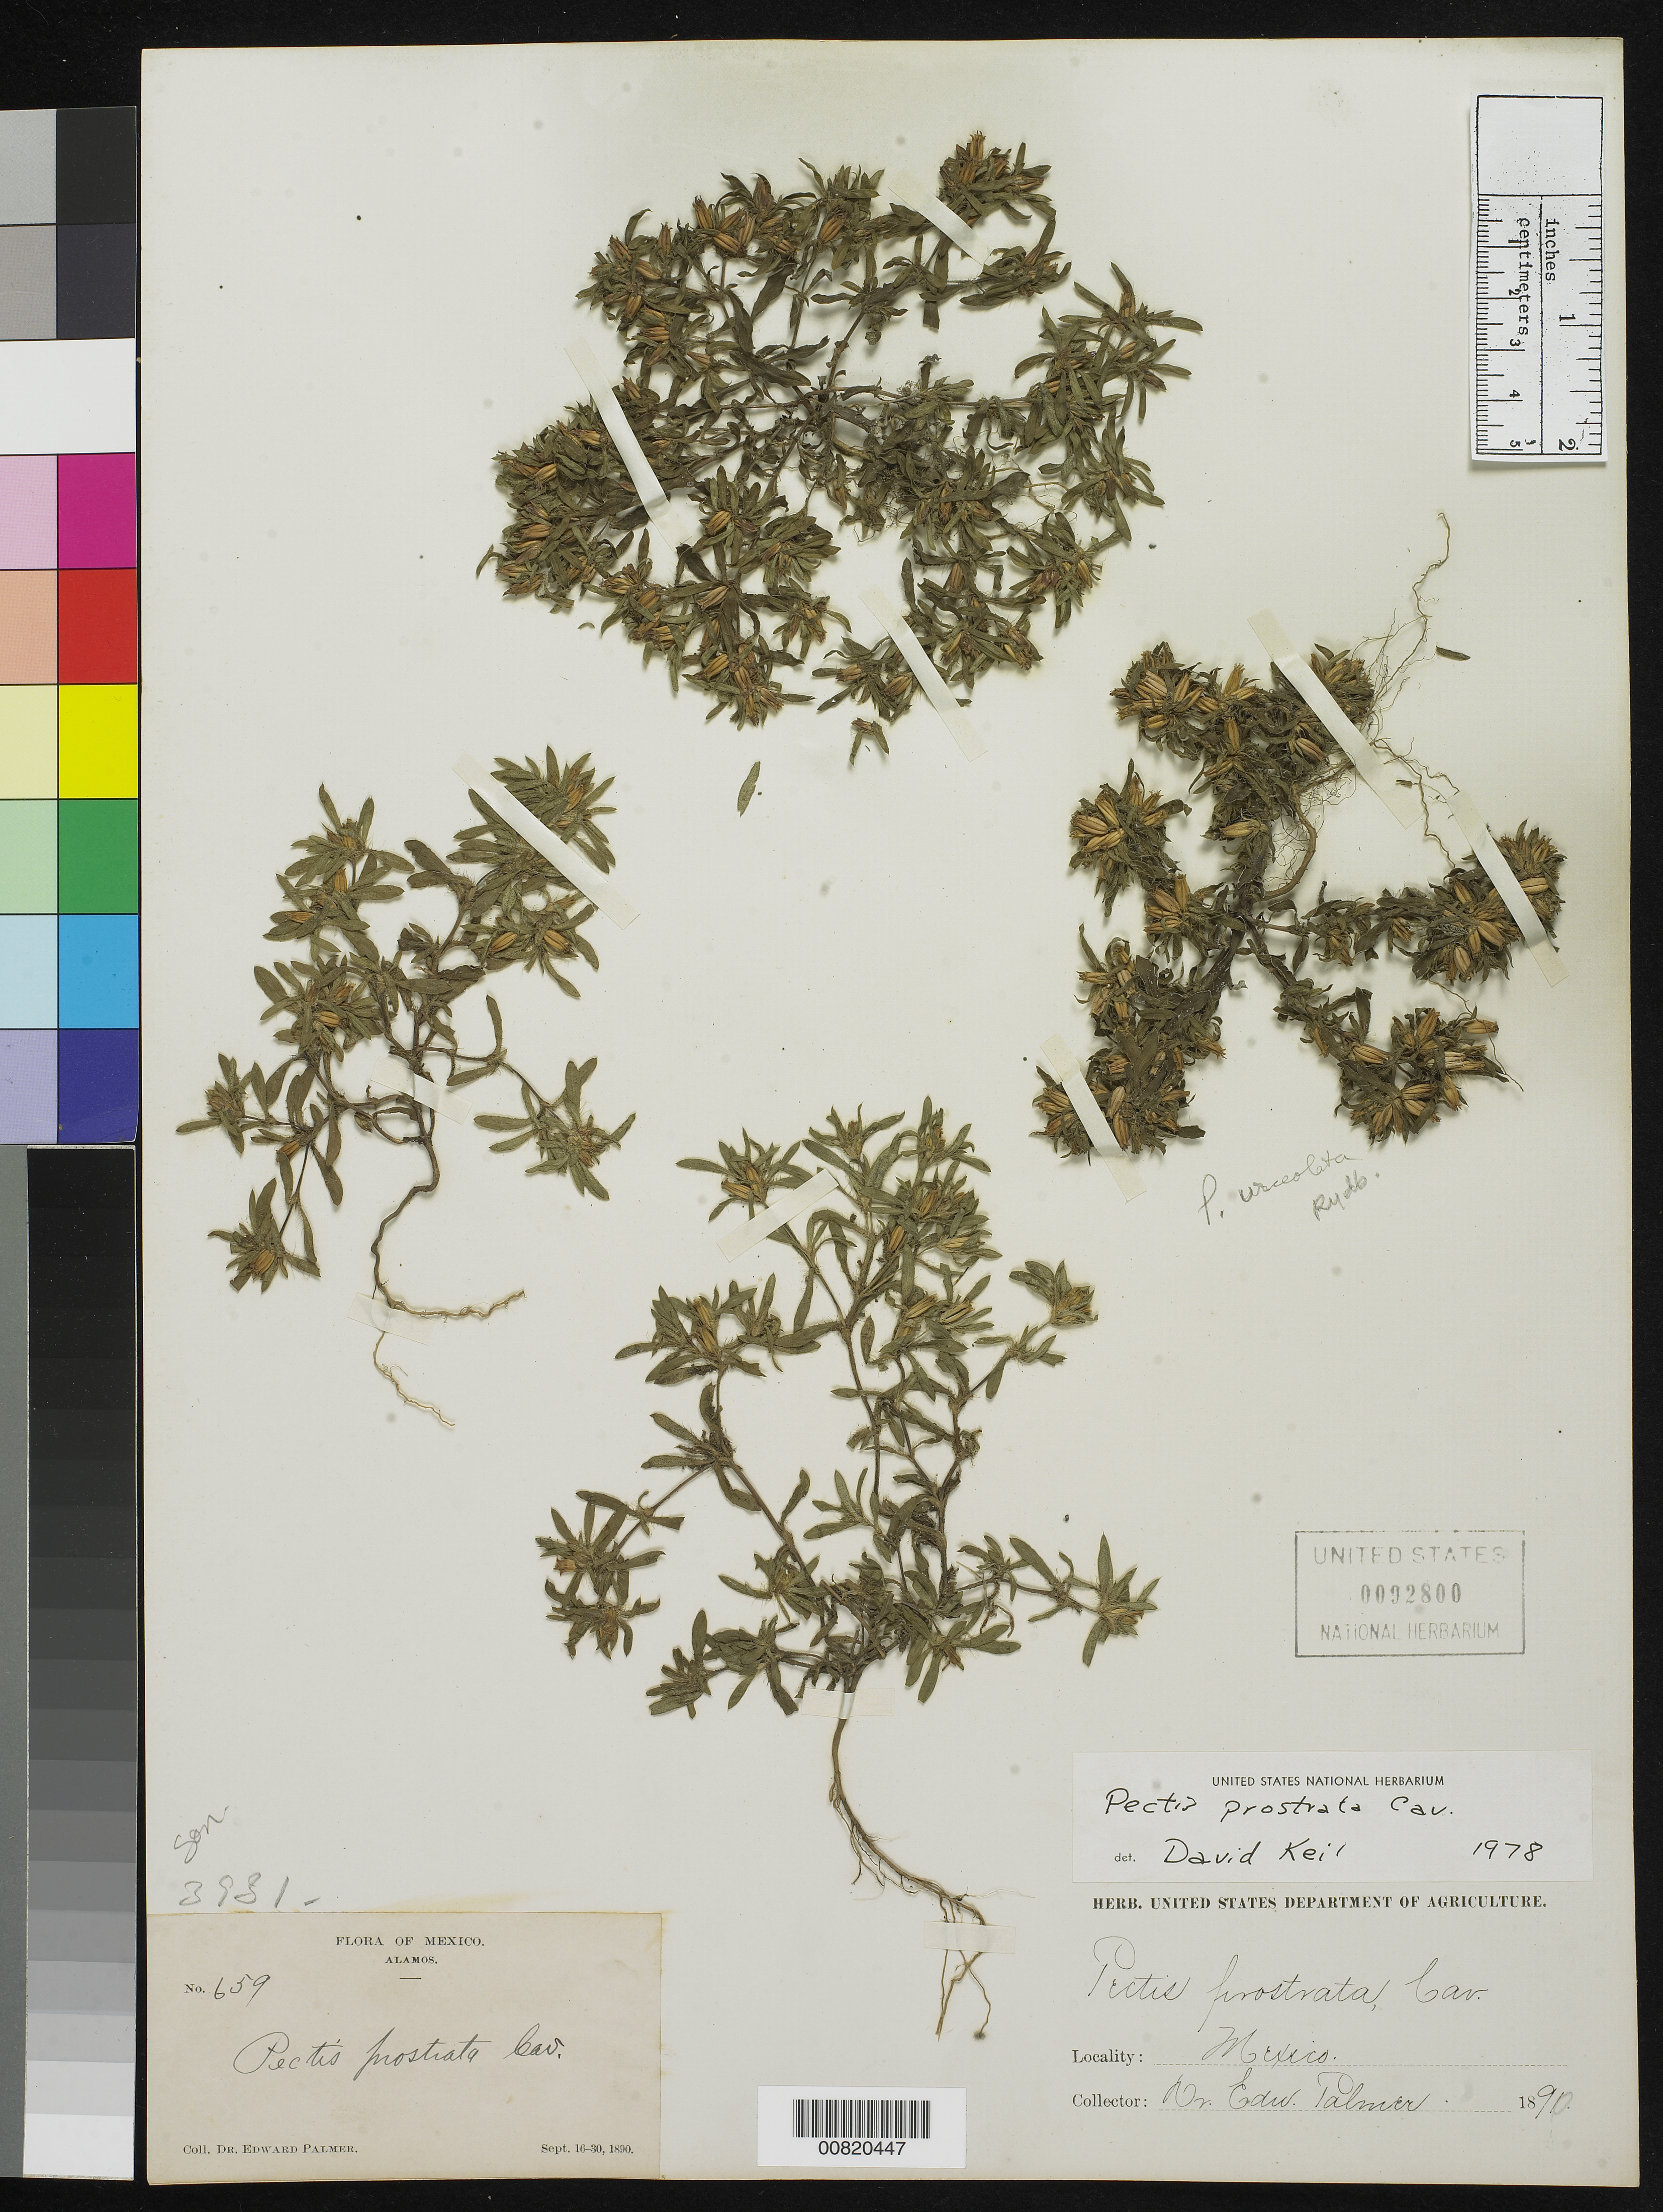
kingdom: Plantae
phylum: Tracheophyta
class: Magnoliopsida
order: Asterales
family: Asteraceae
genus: Pectis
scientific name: Pectis prostrata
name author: Cav.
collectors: E. Palmer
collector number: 659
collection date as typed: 16 Sep 1890 to 30 Sep 1890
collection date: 1890-09-16/1890-09-30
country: Mexico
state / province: Sonora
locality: Alamos, Sonora.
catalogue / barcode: US 92800